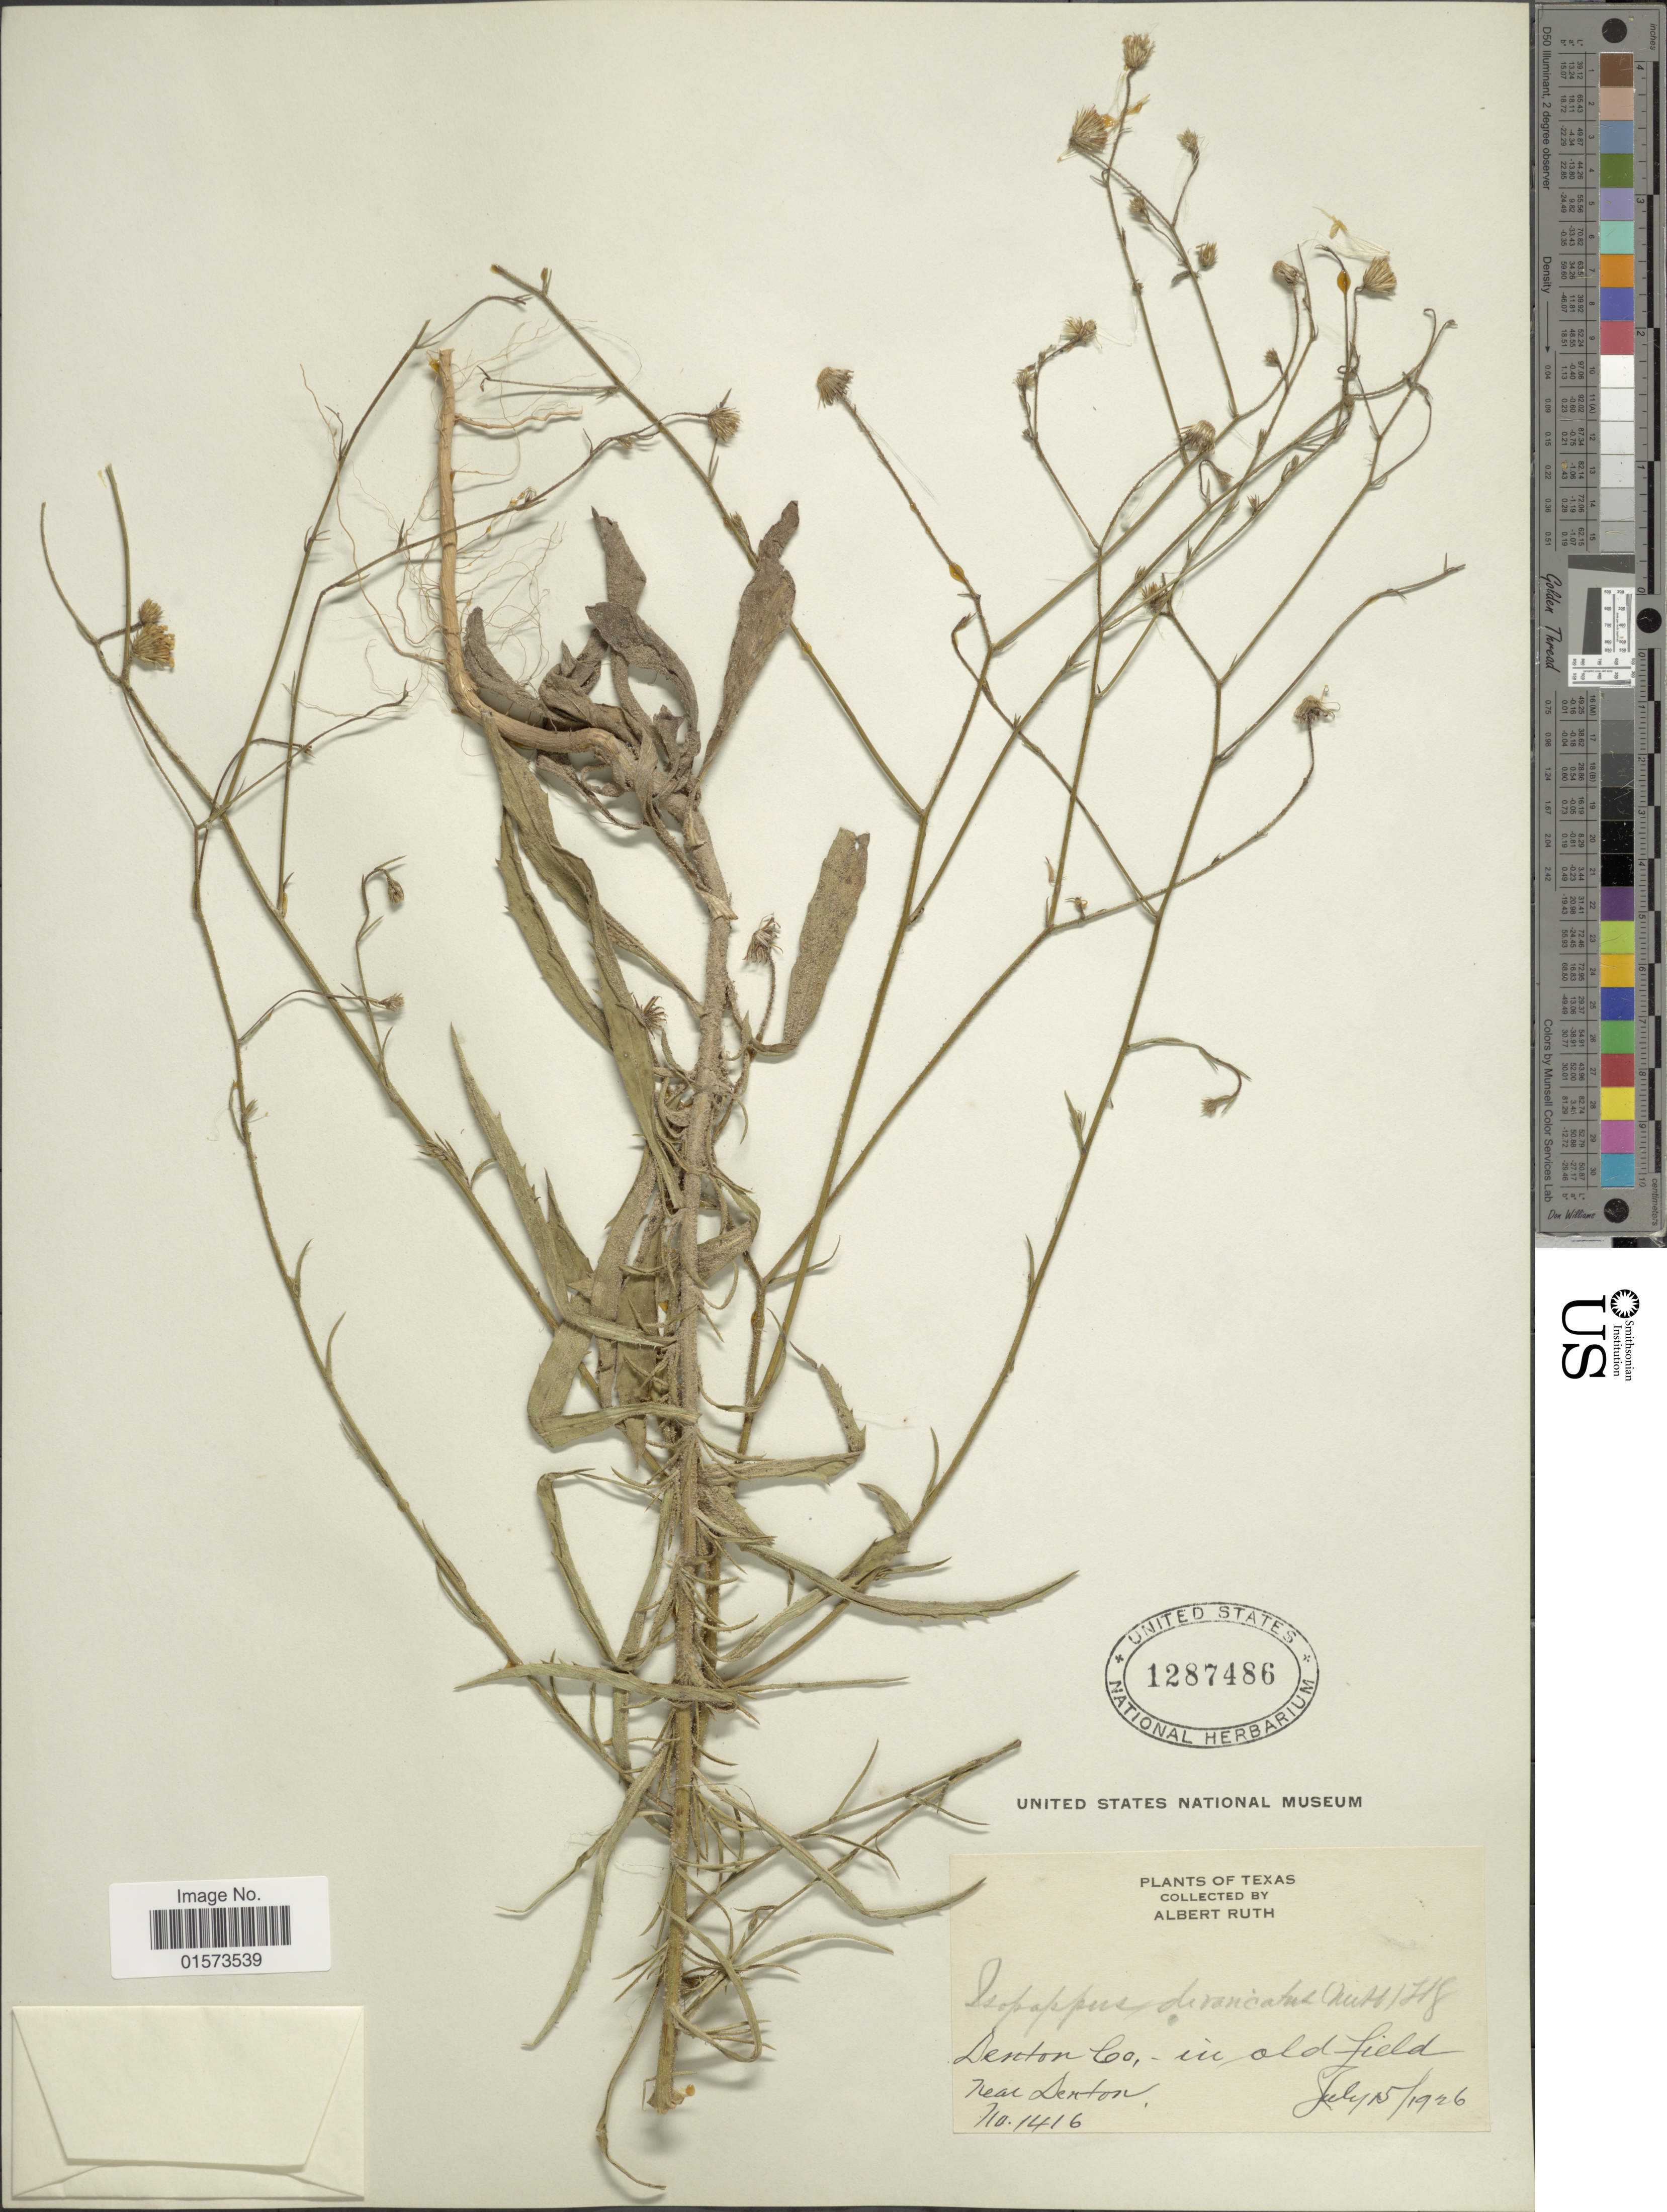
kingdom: Plantae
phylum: Tracheophyta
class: Magnoliopsida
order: Asterales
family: Asteraceae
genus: Croptilon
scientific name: Croptilon divaricatum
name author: (Nutt.) Raf.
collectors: A. Ruth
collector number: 1416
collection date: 1926-07-15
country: United States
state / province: Texas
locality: Denton Co., in old field, near Denton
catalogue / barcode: US 1287486